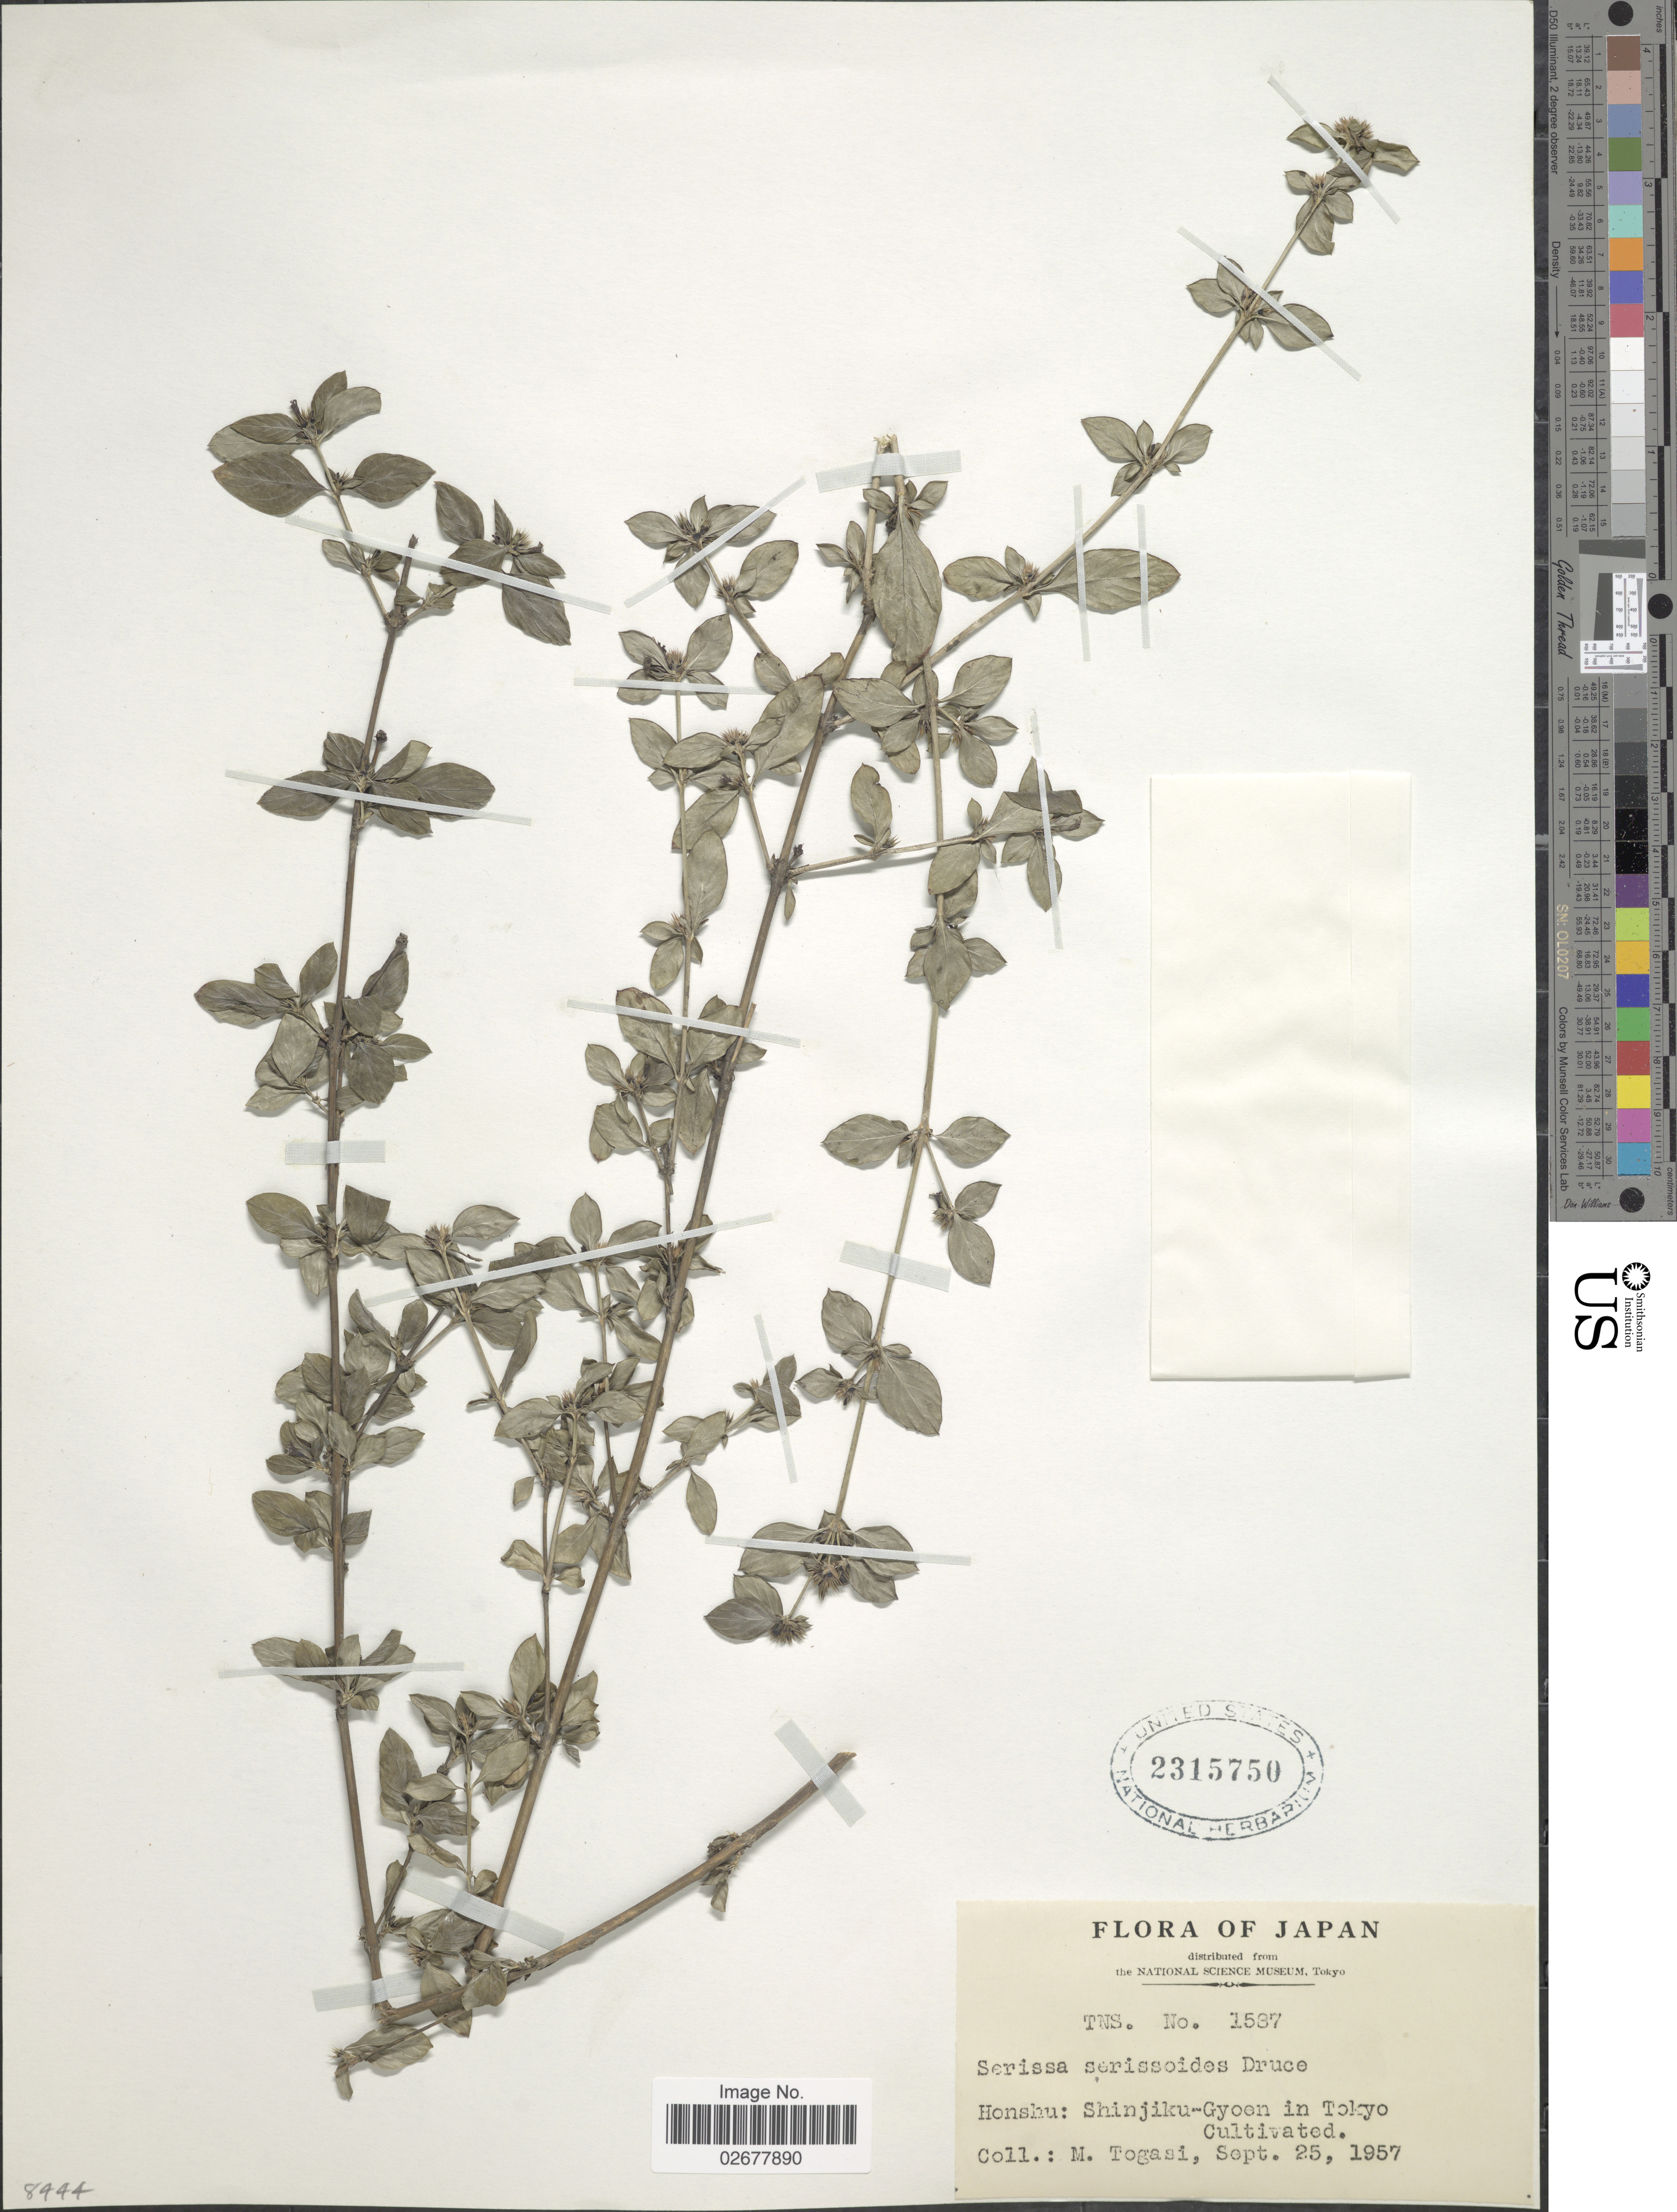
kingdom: Plantae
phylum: Tracheophyta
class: Magnoliopsida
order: Gentianales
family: Rubiaceae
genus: Serissa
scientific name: Serissa serrisoides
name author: (DC.) Druce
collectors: M. Togasi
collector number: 1587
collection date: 1957-09-25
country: Japan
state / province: Tokyo, Federal City of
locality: Honshu: Shinjiku-Gyoen in Tokyo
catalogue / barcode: US 2315750